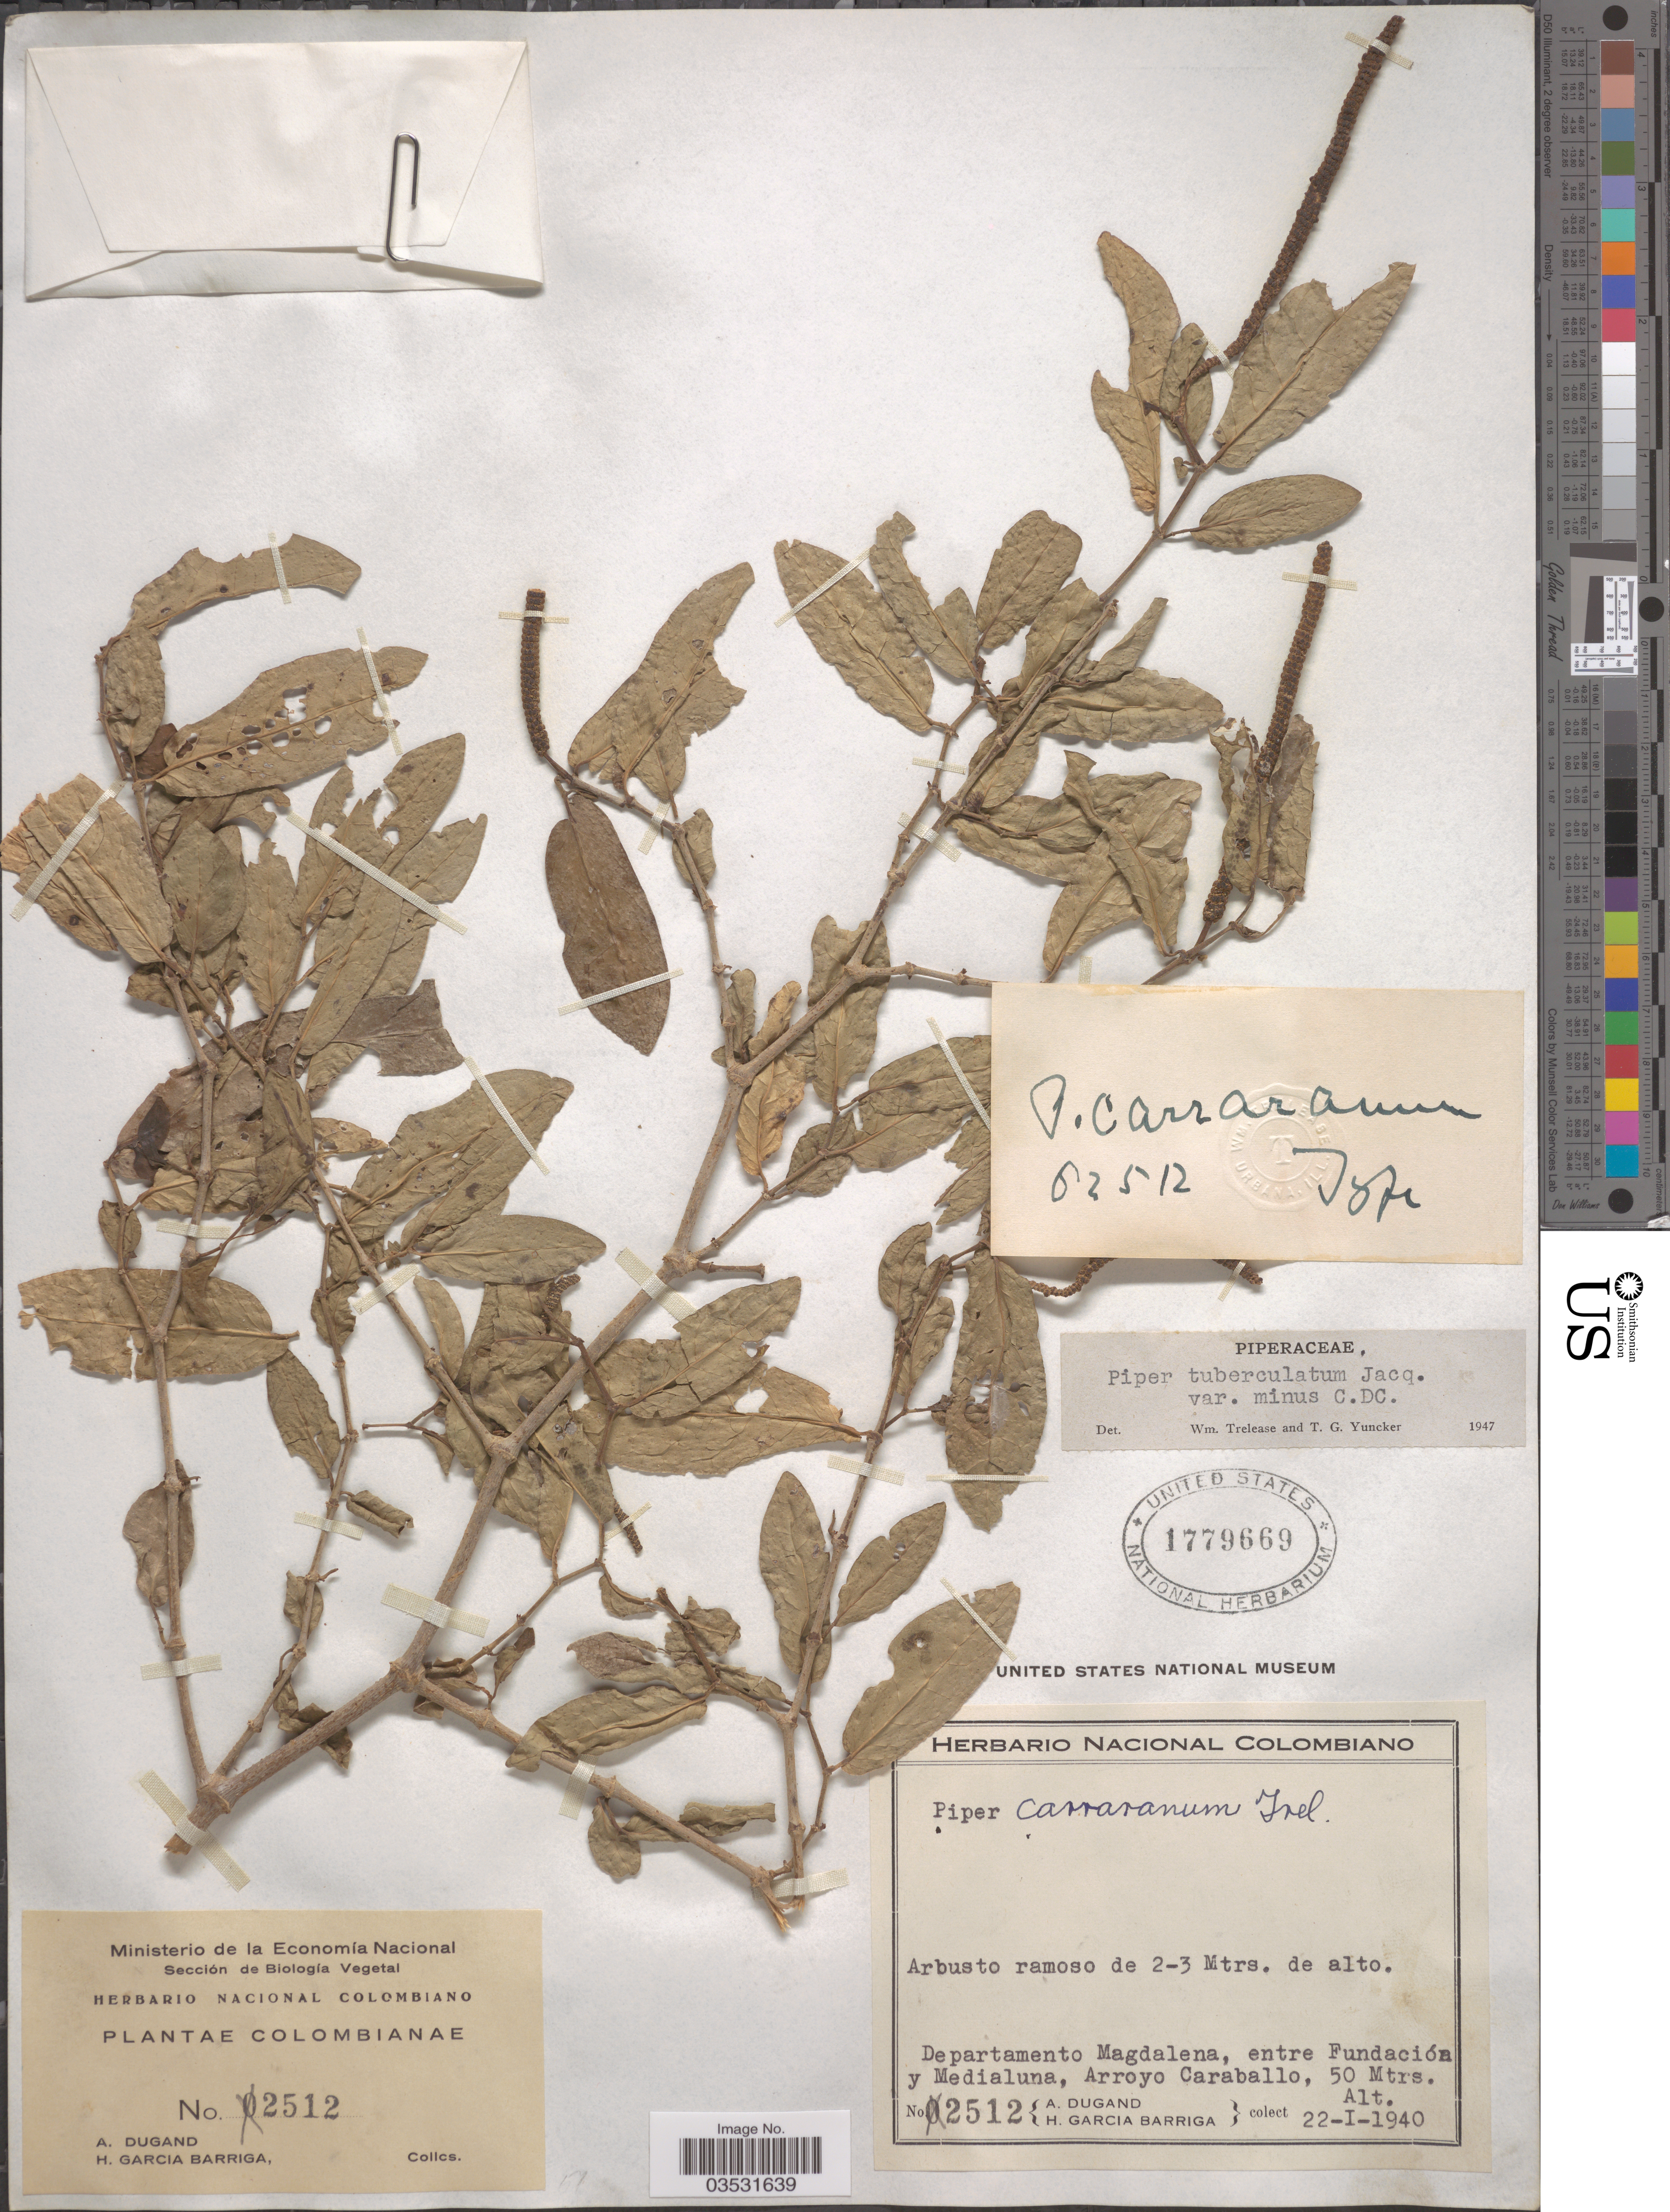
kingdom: Plantae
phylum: Tracheophyta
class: Magnoliopsida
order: Piperales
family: Piperaceae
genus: Piper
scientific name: Piper tuberculatum var. minus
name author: C. DC.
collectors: A. Dugand & H. García Barriga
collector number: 2512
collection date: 1940-01-22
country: Colombia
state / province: Magdalena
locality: Departamento Magdalena, entre Fundación y Medialuna, Arroyo Caraballo.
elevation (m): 50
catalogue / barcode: US 1779669